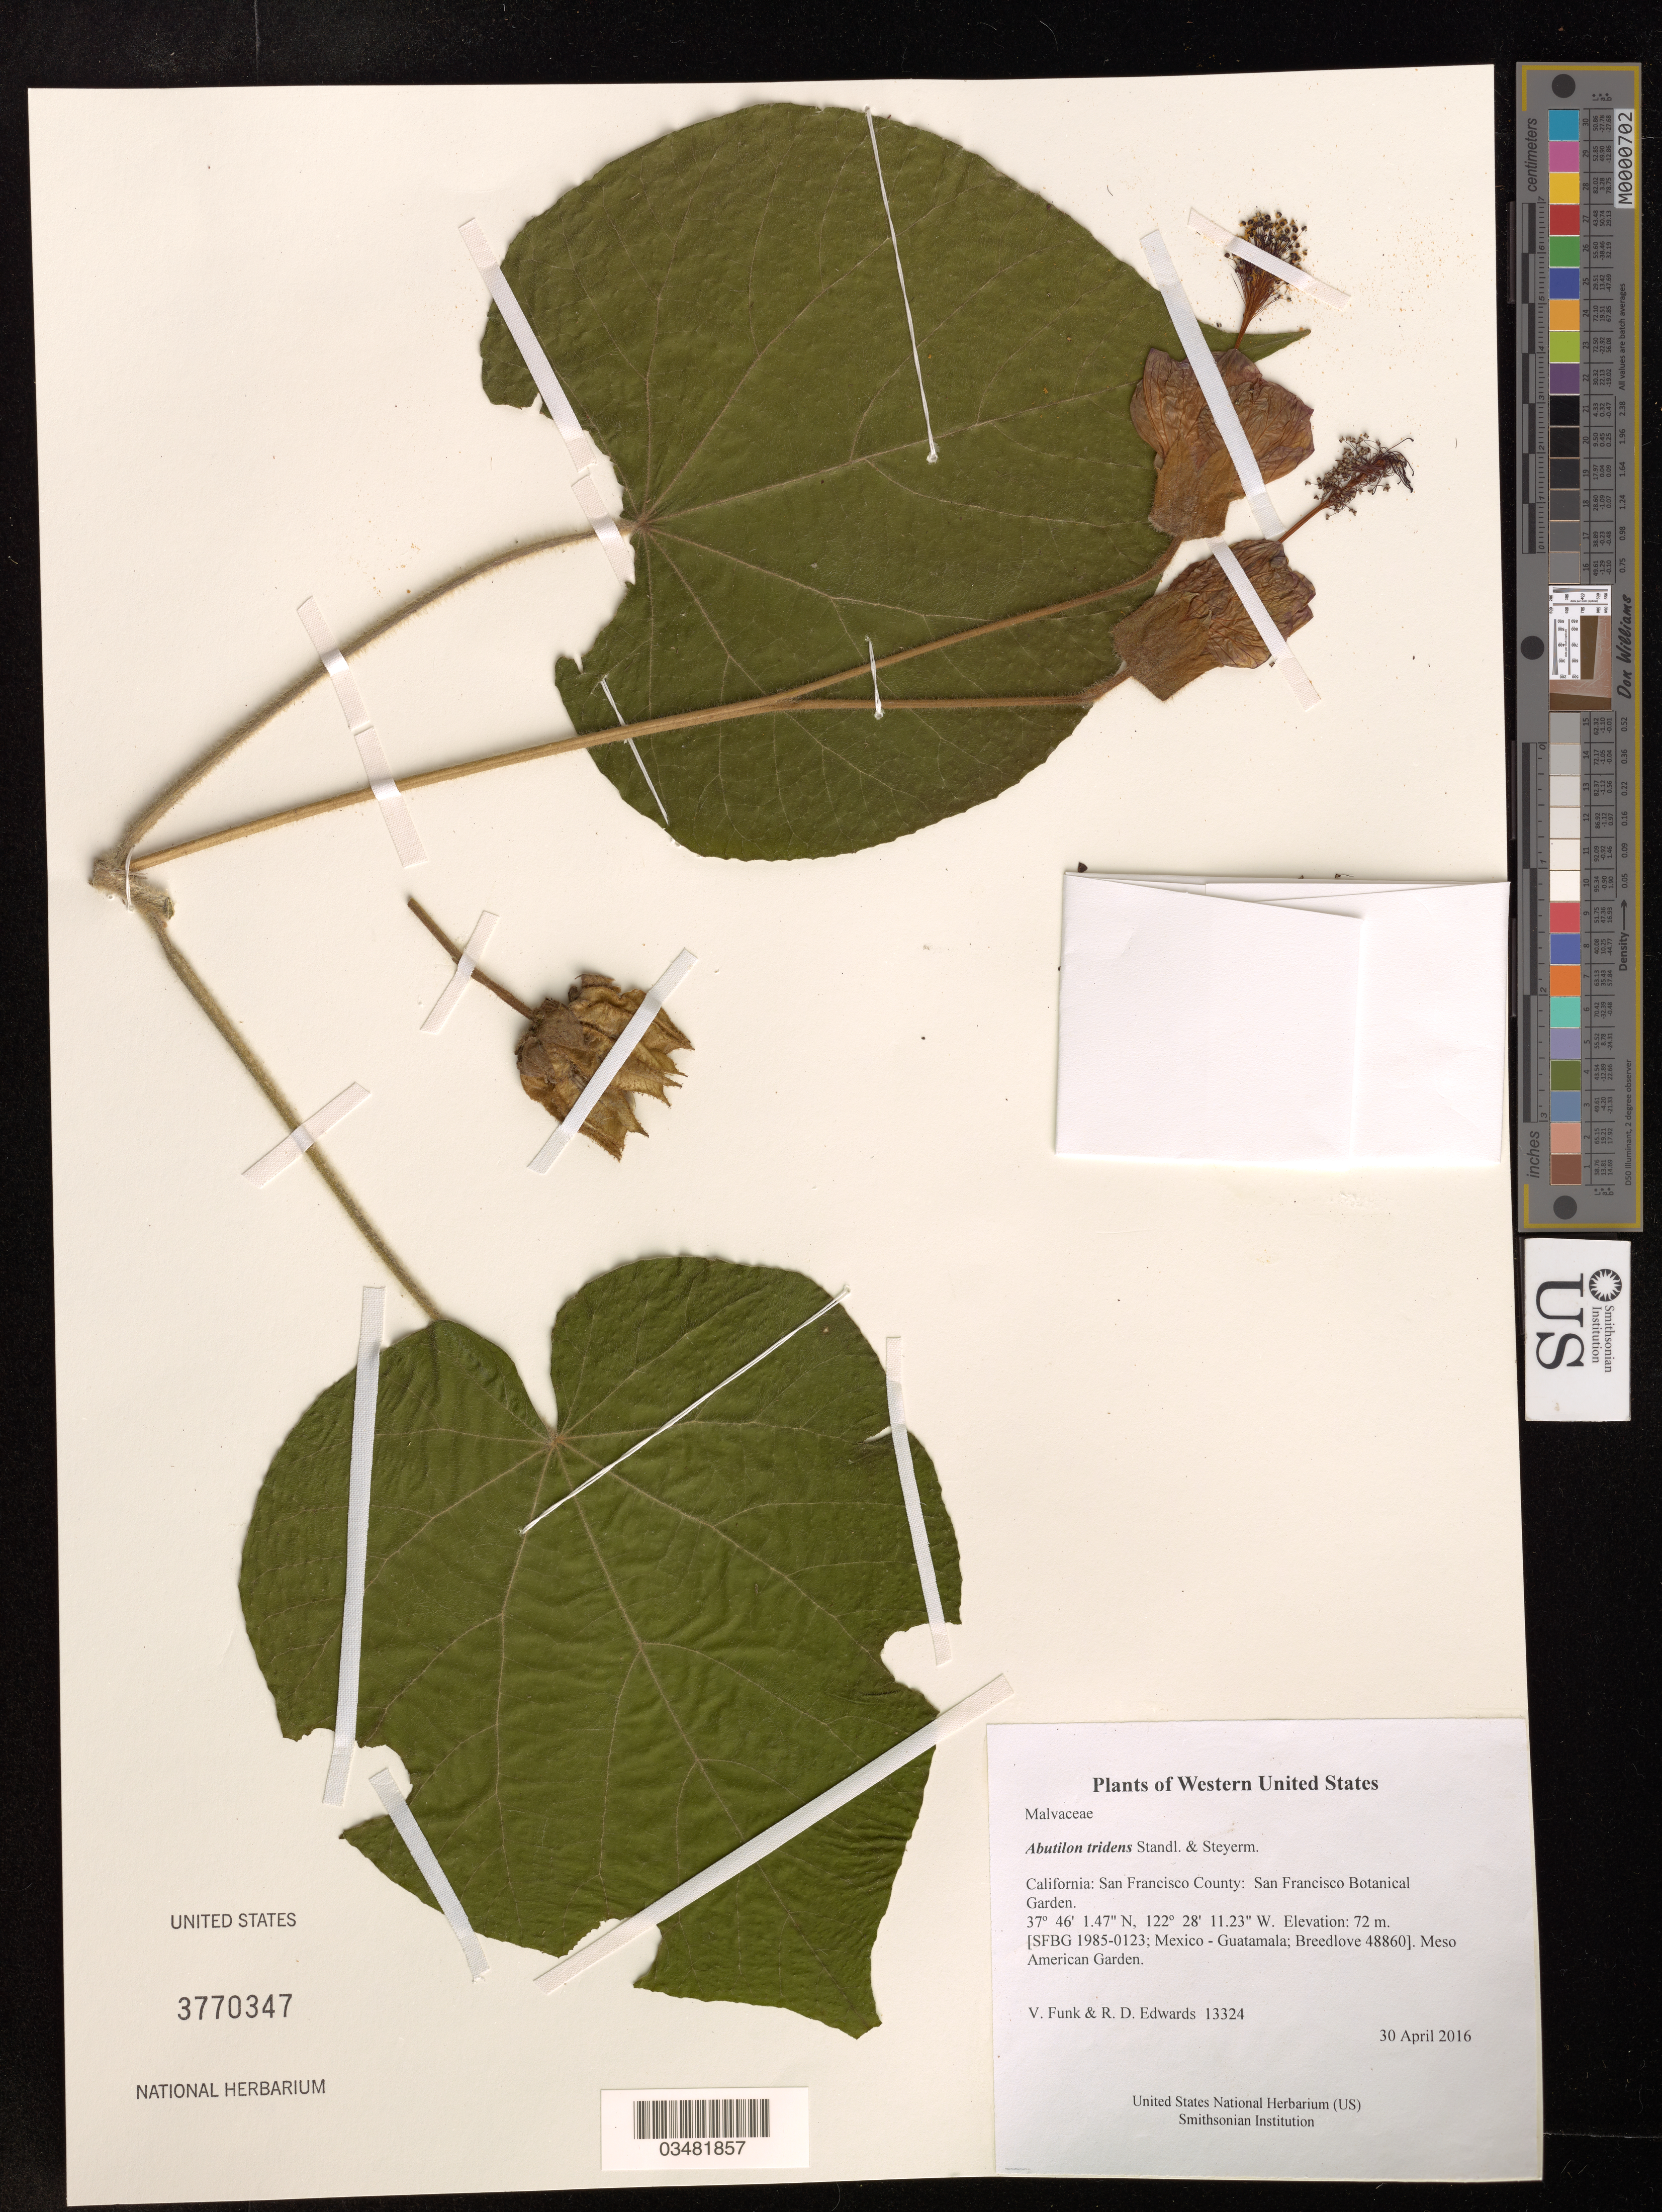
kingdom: Plantae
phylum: Tracheophyta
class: Magnoliopsida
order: Malvales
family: Malvaceae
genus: Abutilon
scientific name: Abutilon tridens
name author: Standl. & Steyerm.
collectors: R.D. Edwards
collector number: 13324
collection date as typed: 30 April 2016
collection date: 2016-04-30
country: United States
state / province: California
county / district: San Francisco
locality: San Francisco Botanical Garden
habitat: Meso American Garden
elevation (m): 72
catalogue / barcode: US 3770347